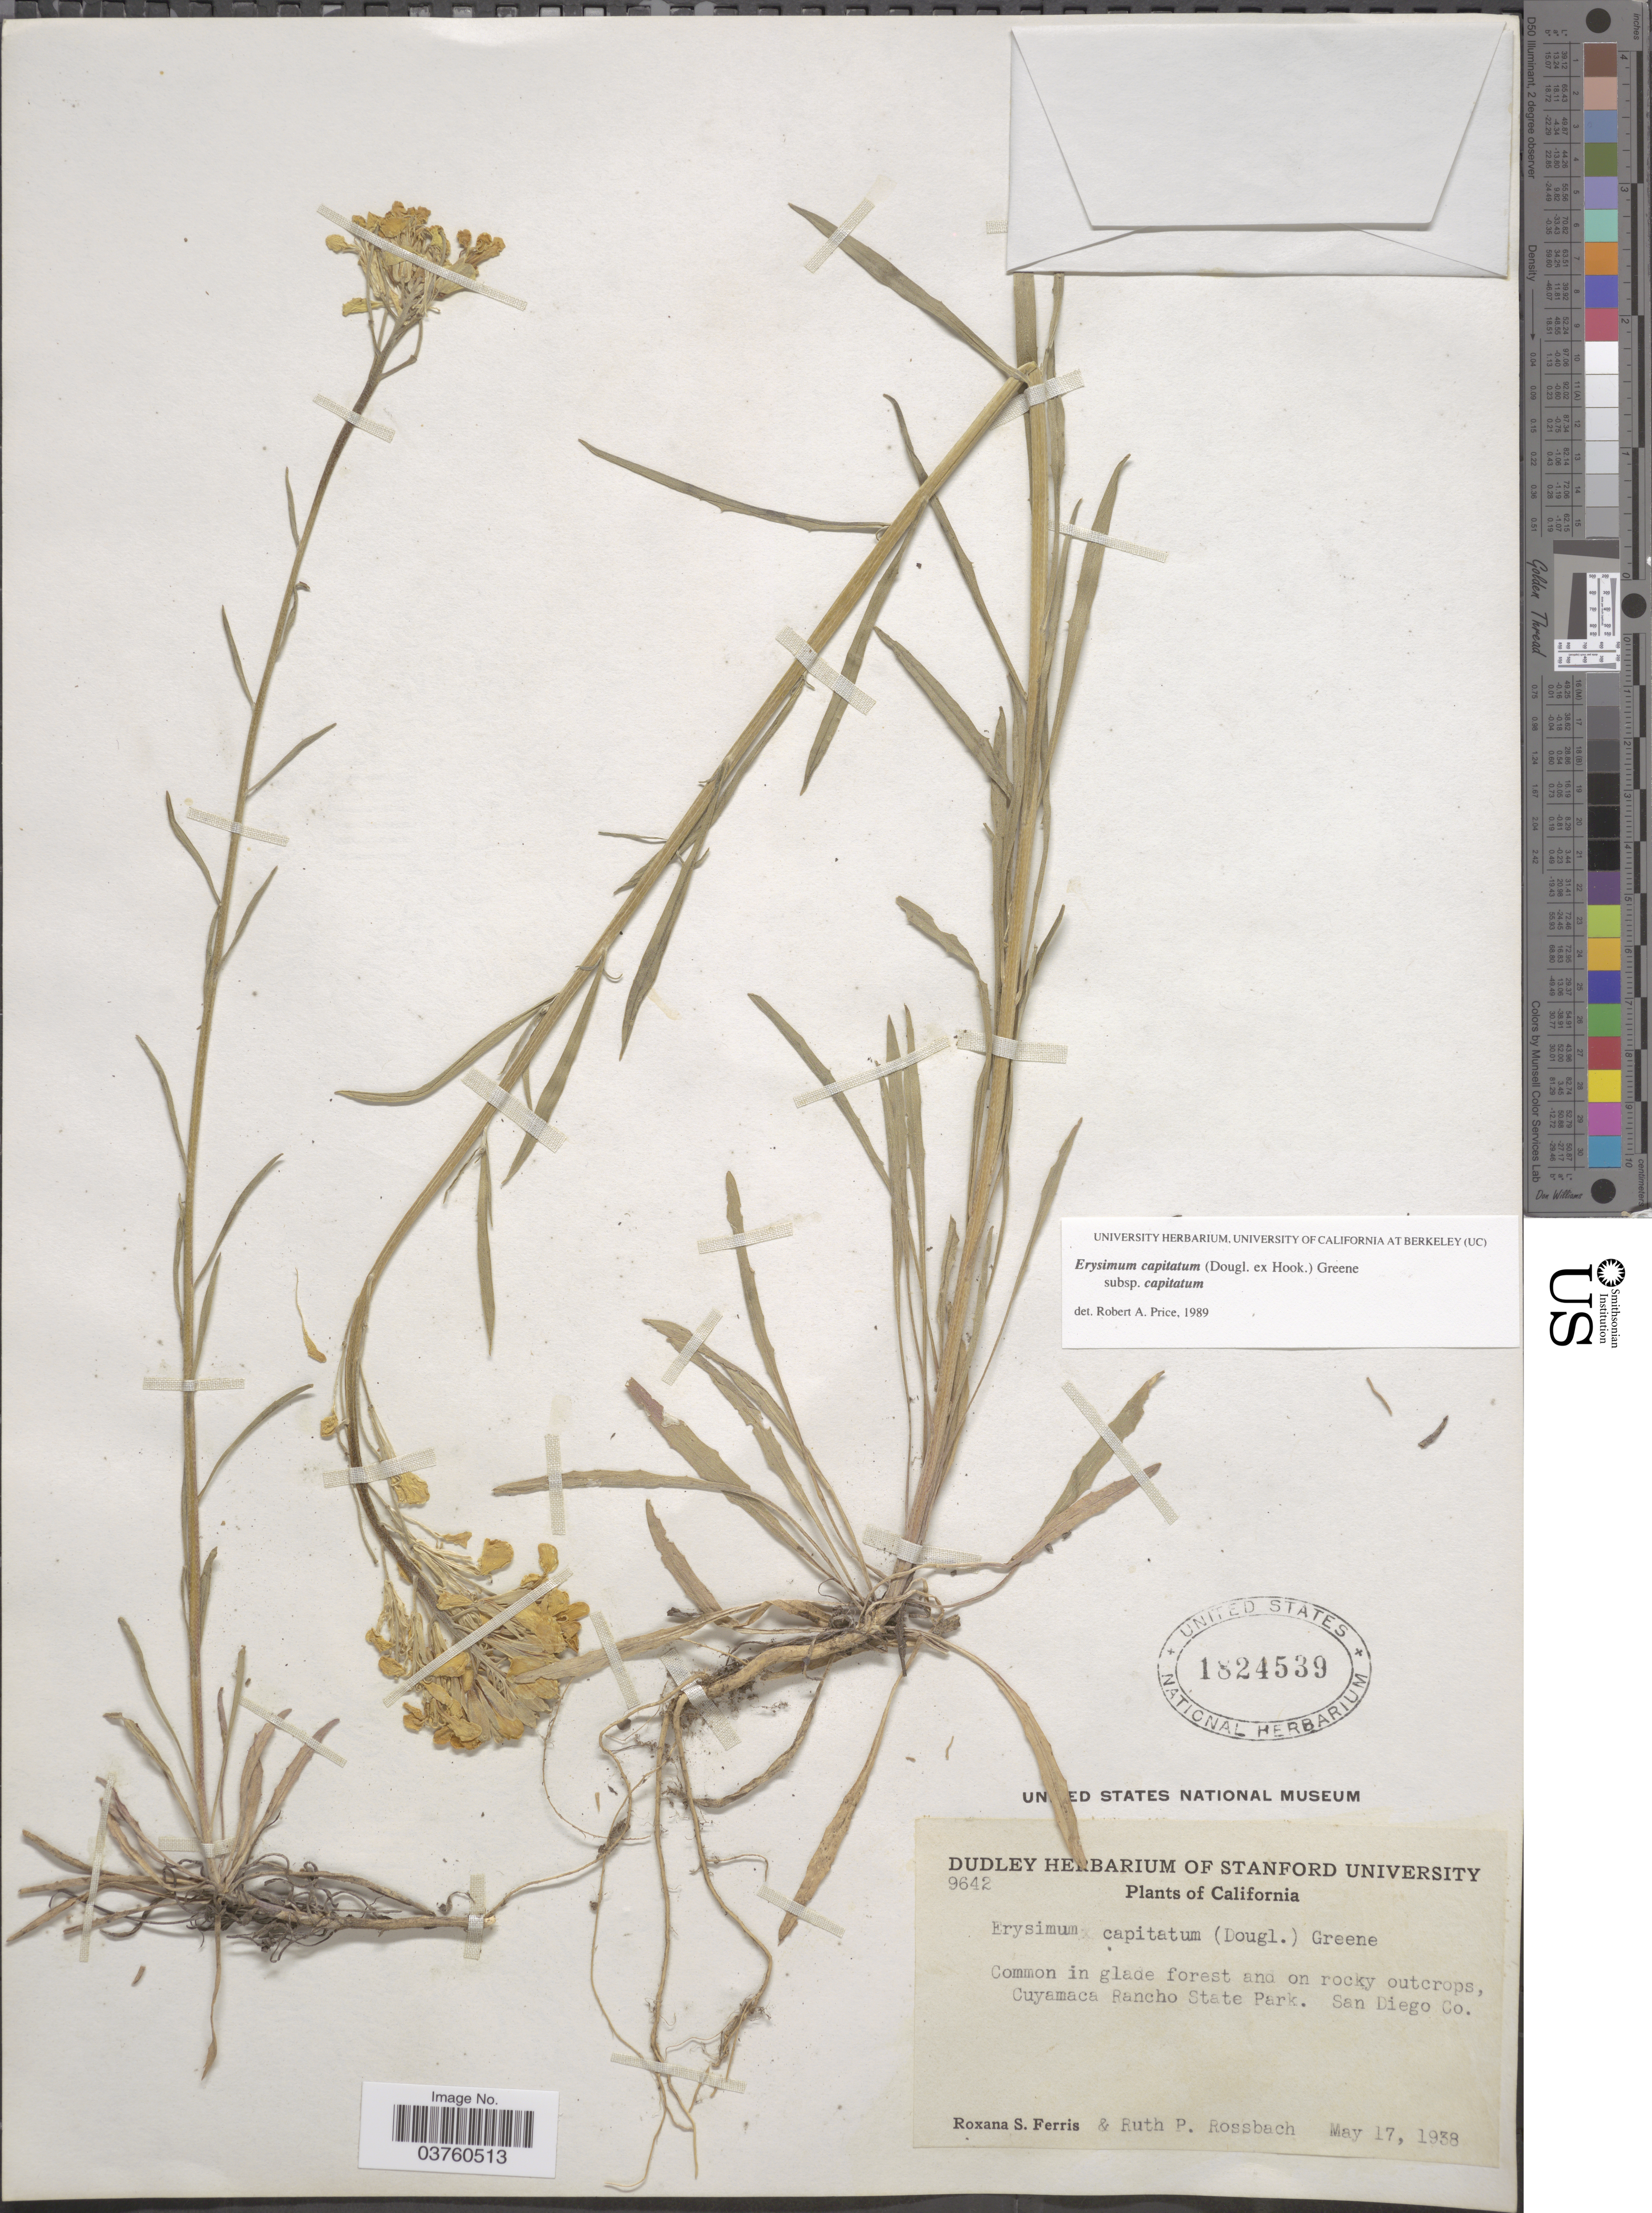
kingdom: Plantae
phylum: Tracheophyta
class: Magnoliopsida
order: Brassicales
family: Brassicaceae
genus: Erysimum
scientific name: Erysimum capitatum subsp. capitatum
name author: (Douglas ex Hook.) Greene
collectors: R. S. Ferris & R. P. Rossbach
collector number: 9642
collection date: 1938-05-17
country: United States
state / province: California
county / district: San Diego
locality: In glade forest and on rocky outcrops, Cuyamaca Rancho State Park. San Diego Co.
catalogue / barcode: US 1824539